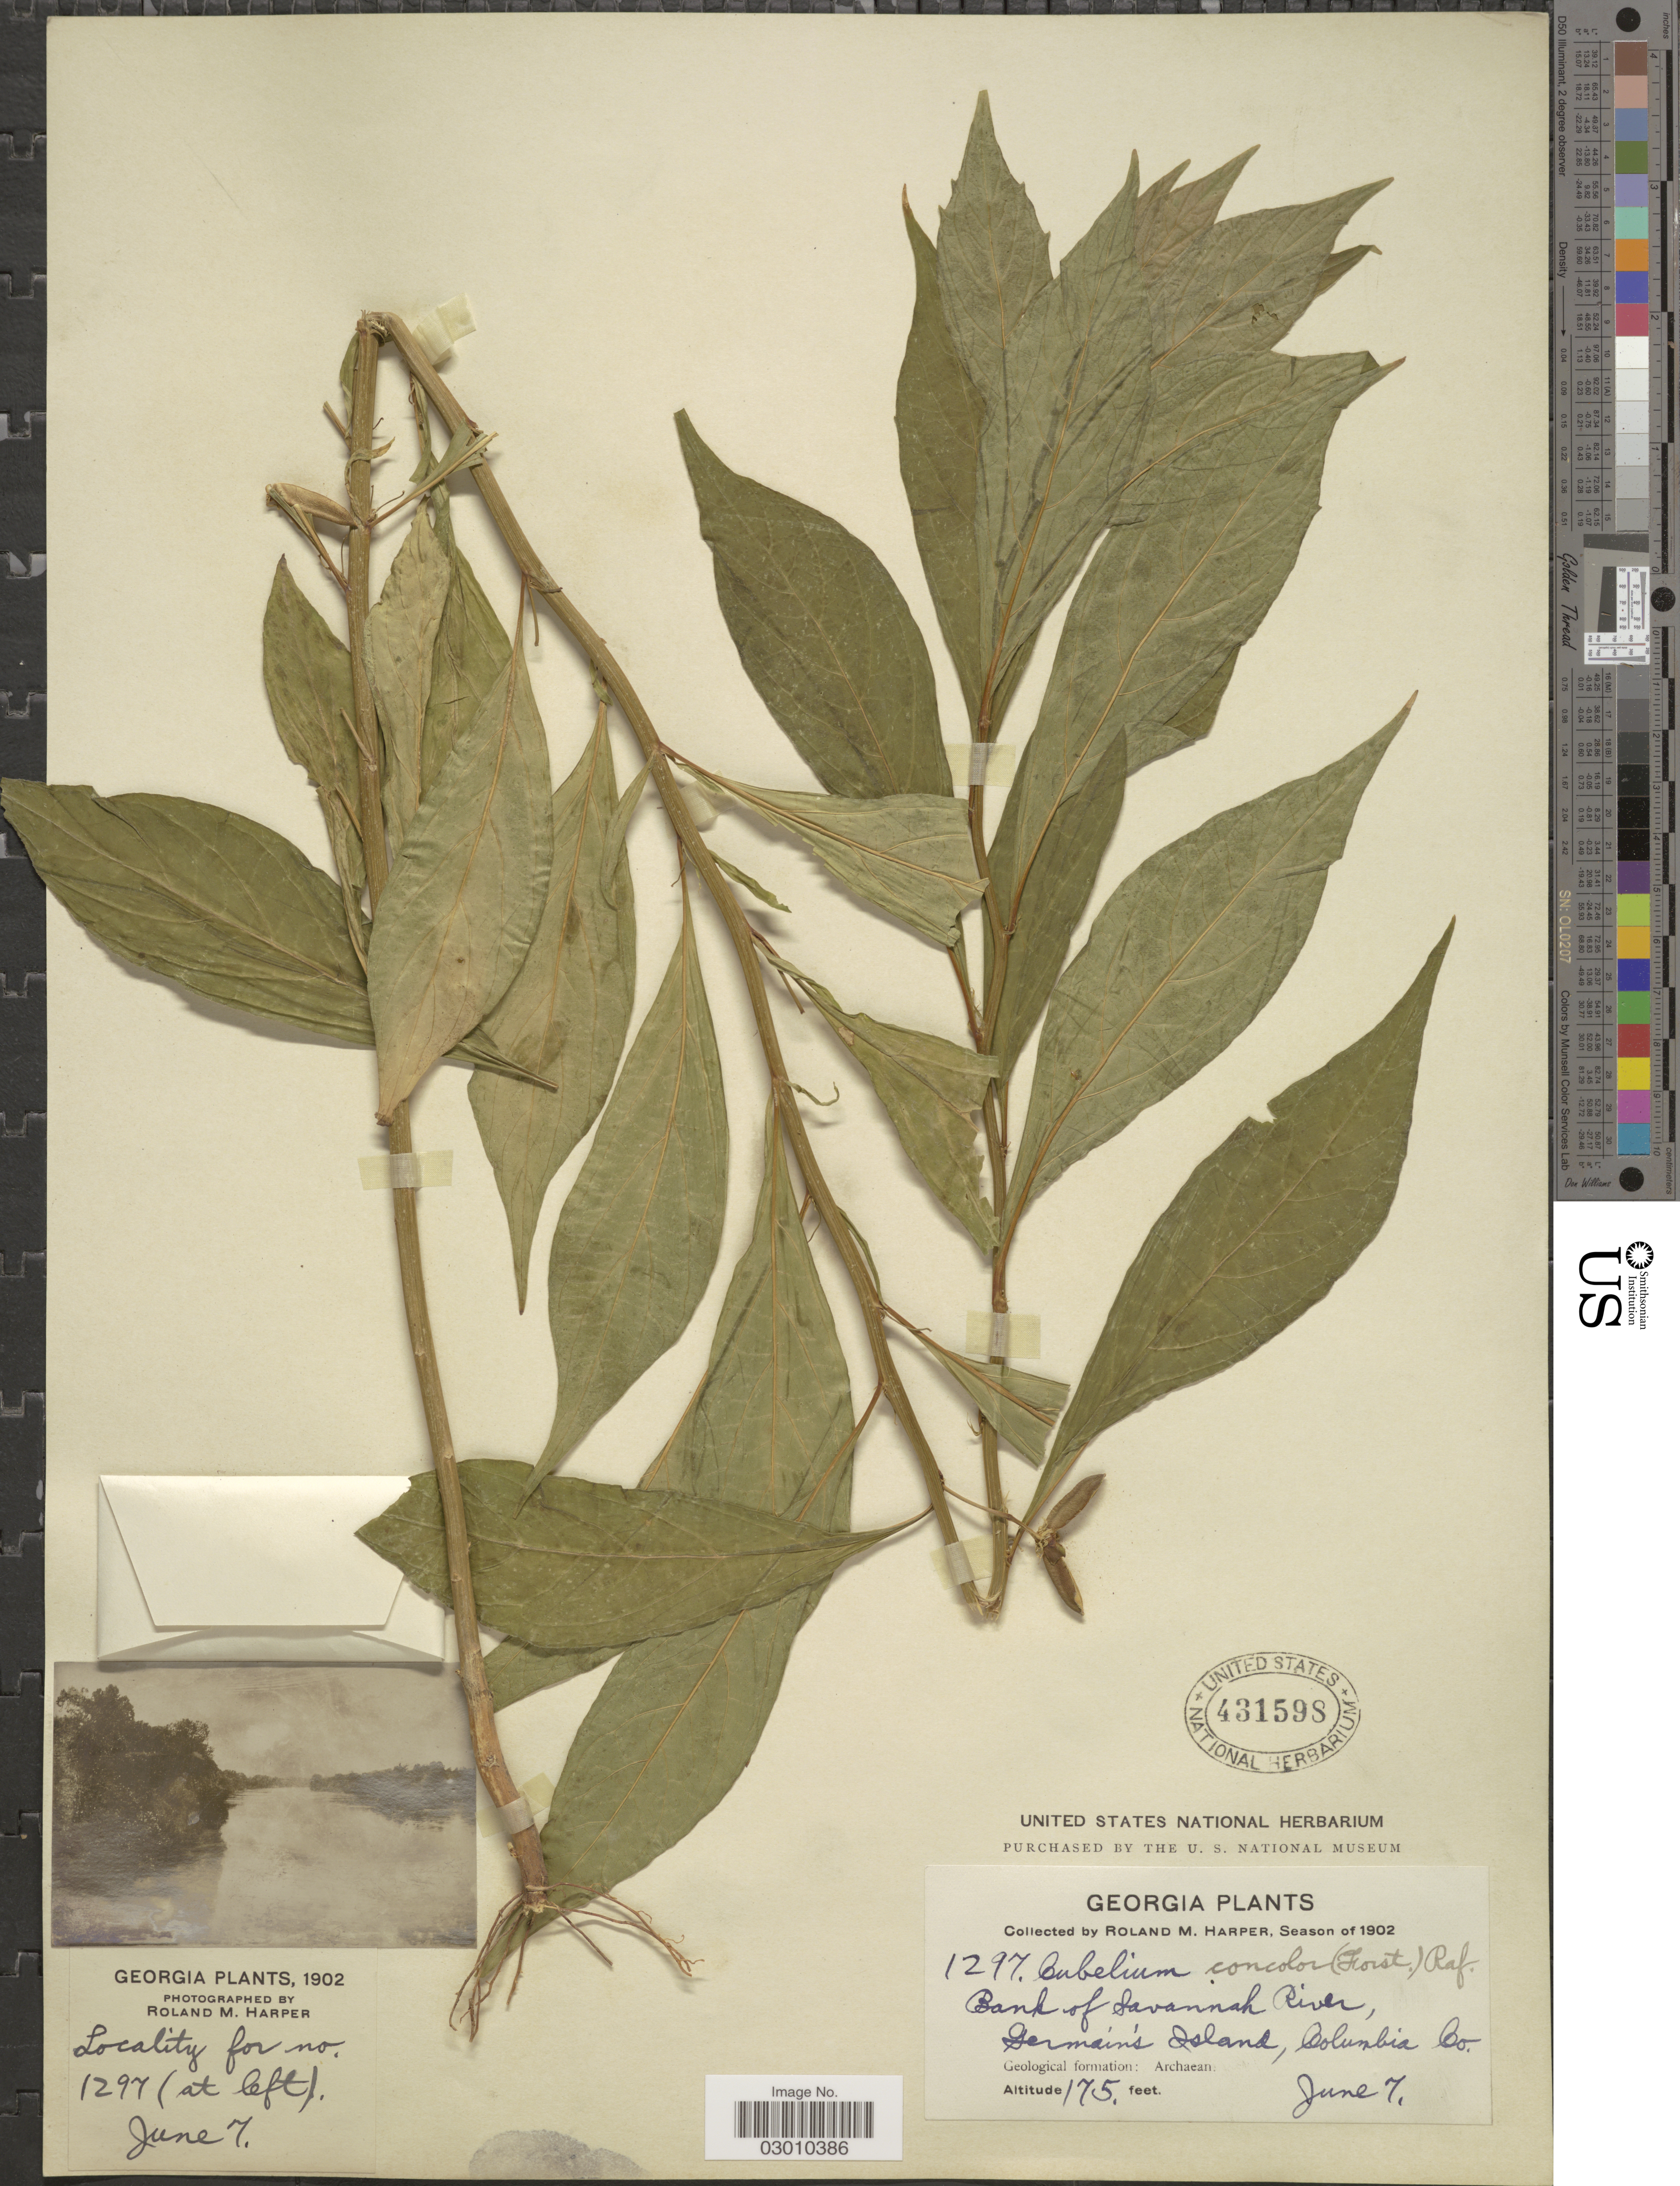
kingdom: Plantae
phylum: Tracheophyta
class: Magnoliopsida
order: Malpighiales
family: Violaceae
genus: Cubelium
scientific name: Cubelium concolor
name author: (T.F. Forst.) Raf. ex Britton & A. Br.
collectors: R. M. Harper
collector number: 1297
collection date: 1902-06-07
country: United States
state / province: Georgia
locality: Bank of Savannah River, Germain's Island, Columbia Co.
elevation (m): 53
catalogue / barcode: US 431598